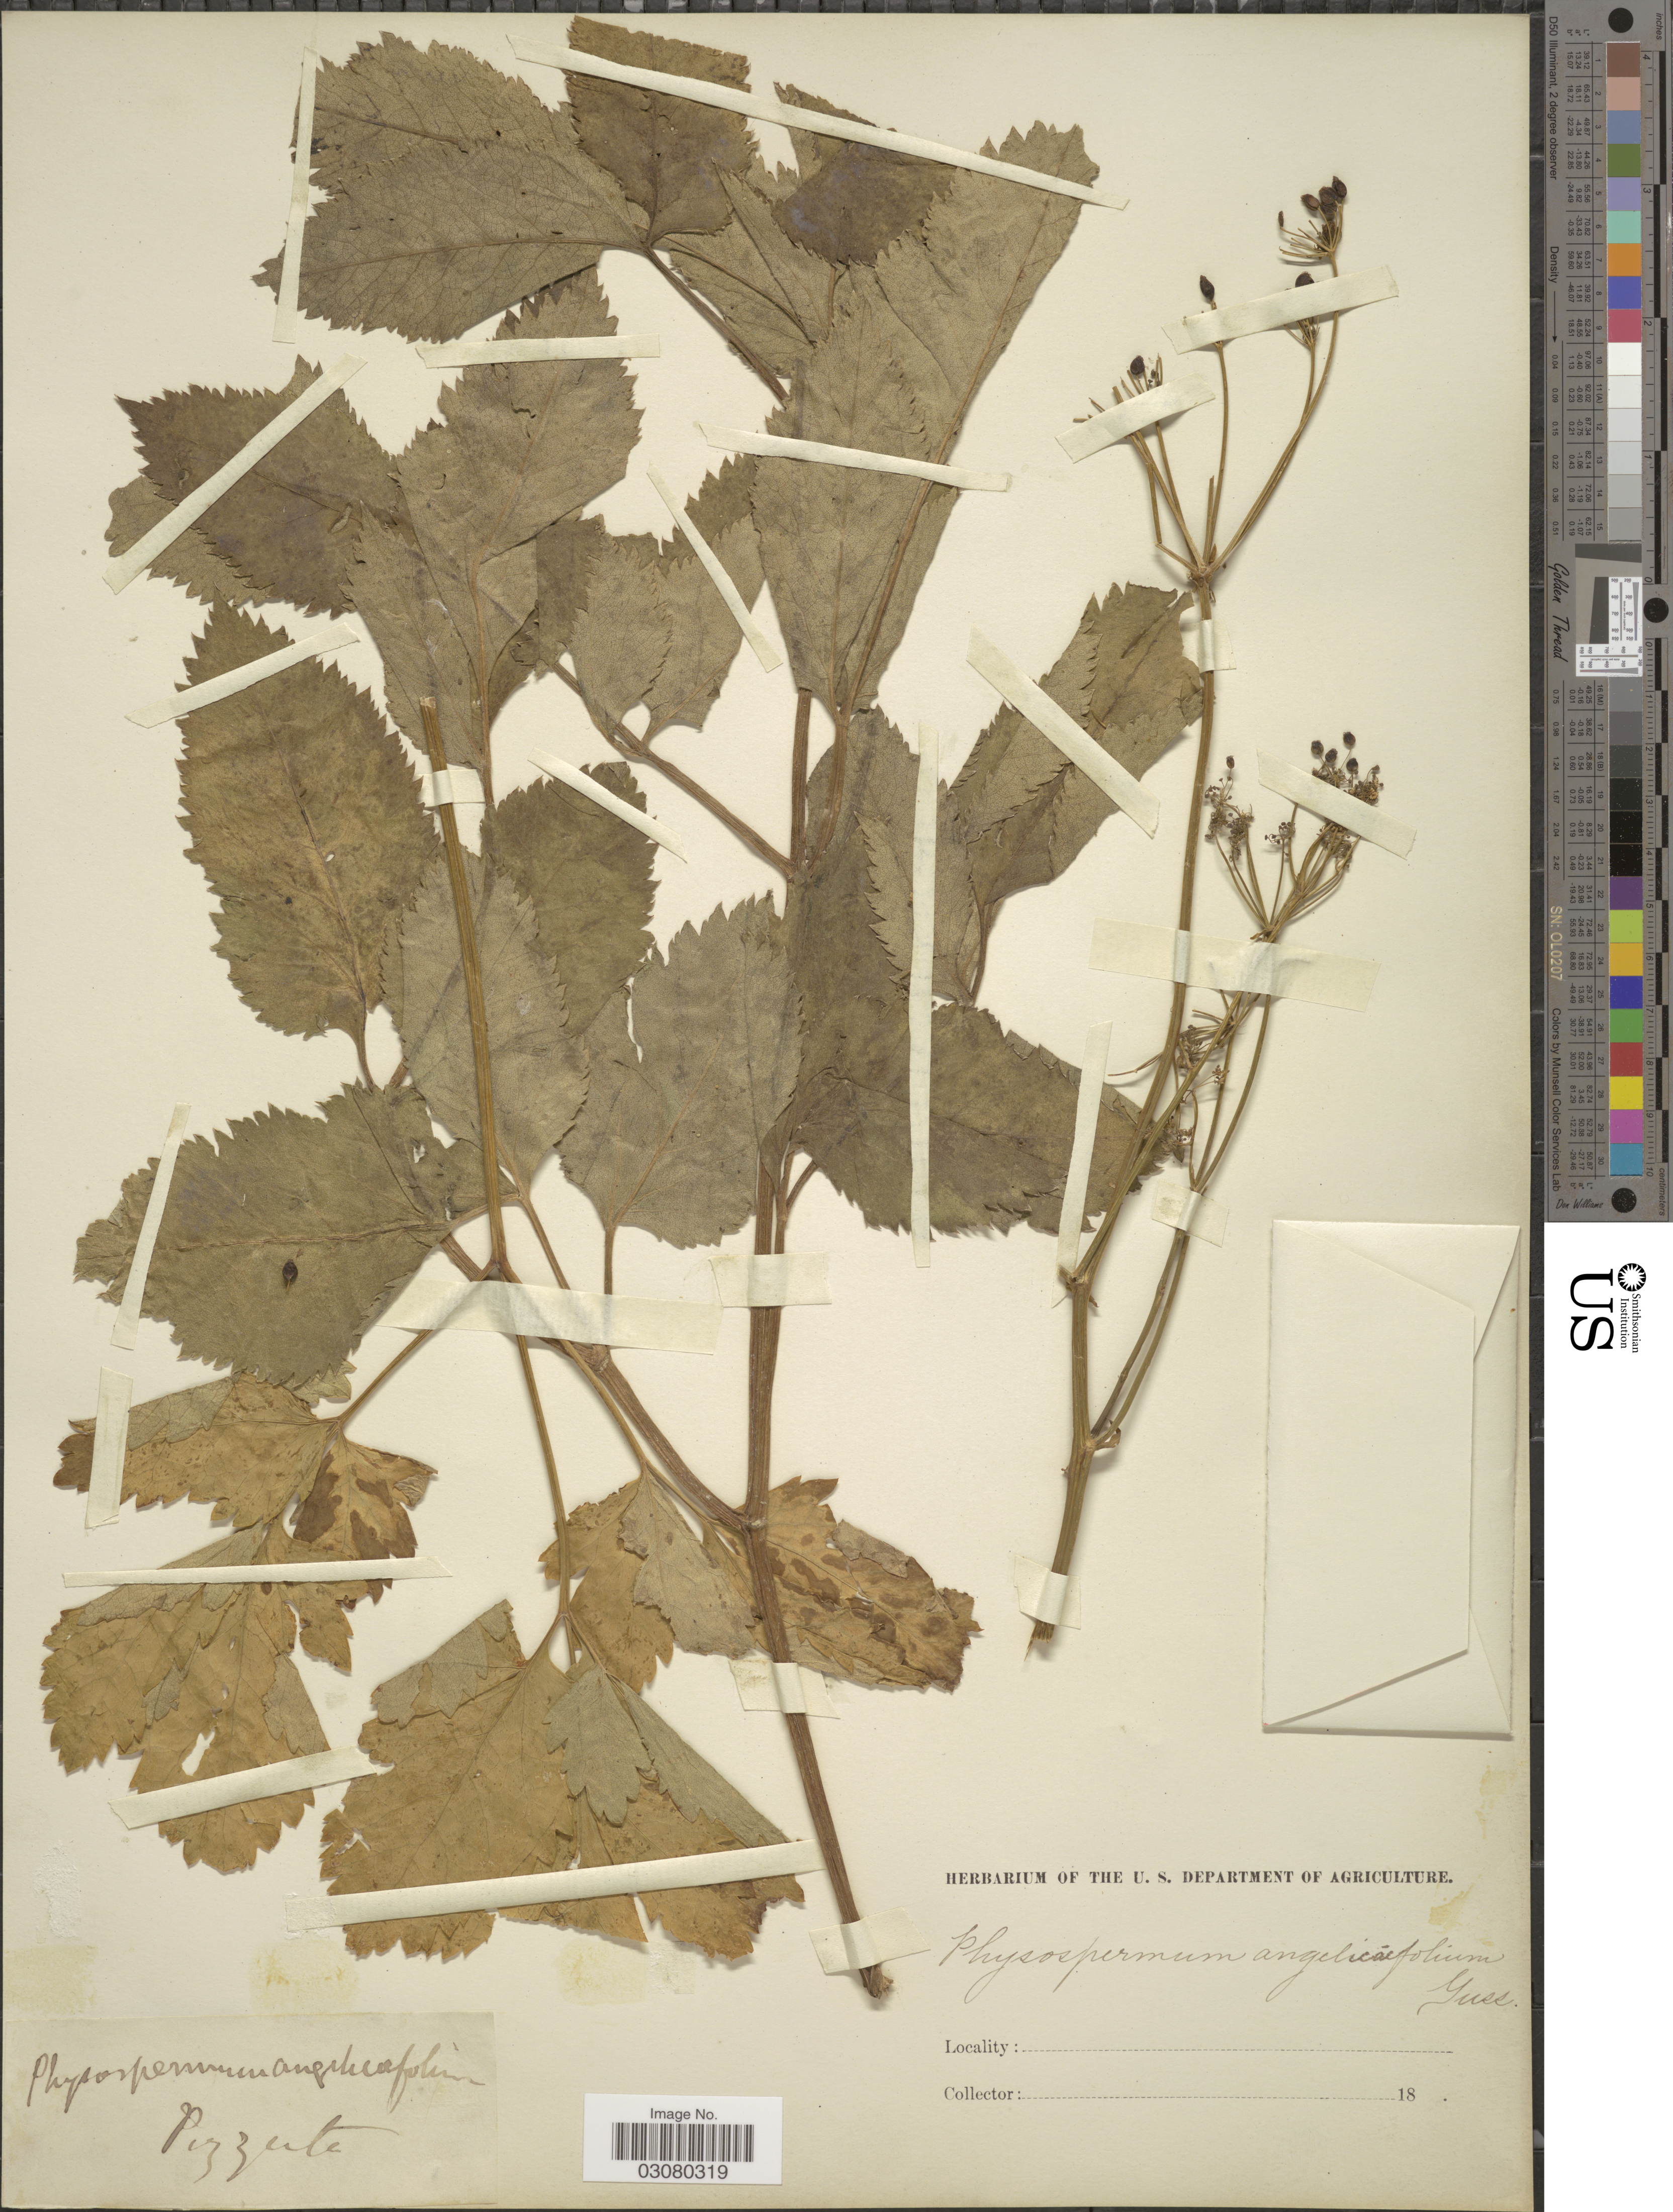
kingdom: Plantae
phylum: Tracheophyta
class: Magnoliopsida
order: Apiales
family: Apiaceae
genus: Physospermum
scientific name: Physospermum angelicifolium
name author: Gussone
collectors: ex herb. U. S. Department of Agriculture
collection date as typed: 18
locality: Pizzute. [interpreted]